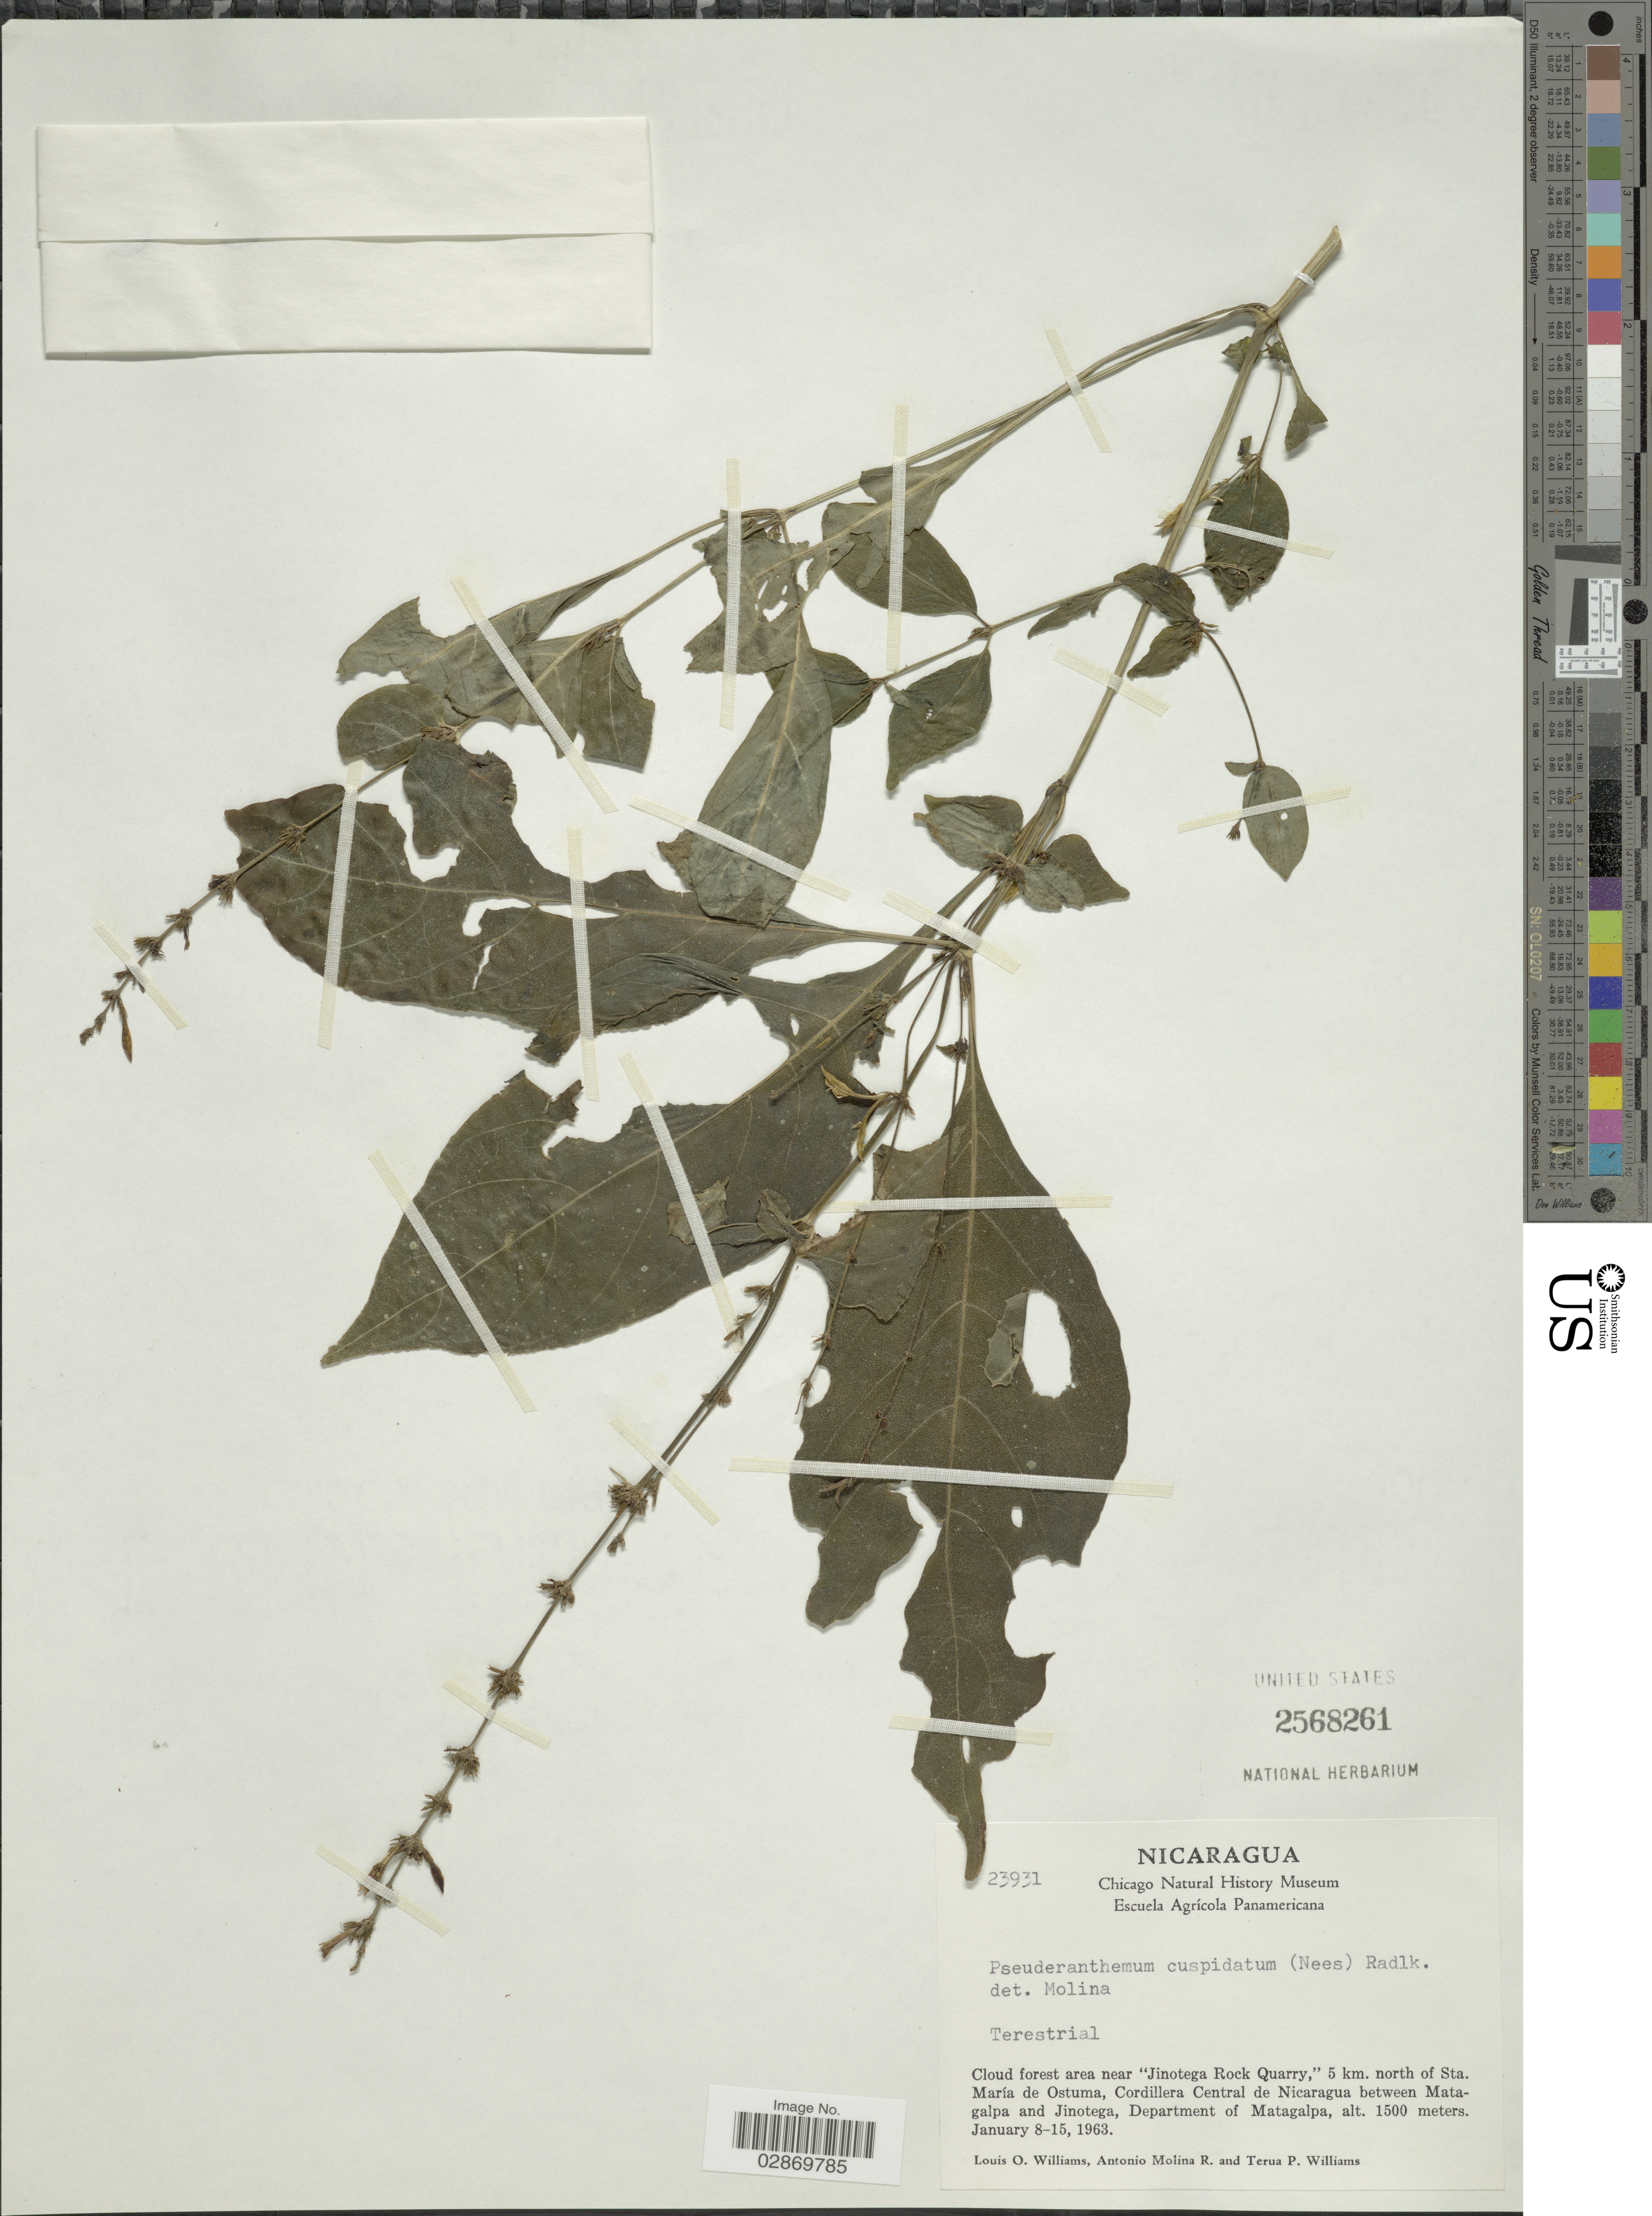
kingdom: Plantae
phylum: Tracheophyta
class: Magnoliopsida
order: Lamiales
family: Acanthaceae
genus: Pseuderanthemum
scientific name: Pseuderanthemum cuspidatum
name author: (Nees) Radlk. ex Lindau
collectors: L. O. Williams, A. Molina R. & T. Williams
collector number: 23931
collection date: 1963-01-08/1963-01-15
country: Nicaragua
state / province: Matagalpa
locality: Cloud forest area near "Jinotega Rock Quarry" 5 km. north of Sta. María de Ostuma, Cordillera Central de Nicaragua between Matagalpa and Jinotega, Department of Matagalpa.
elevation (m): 1500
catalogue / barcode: US 2568261